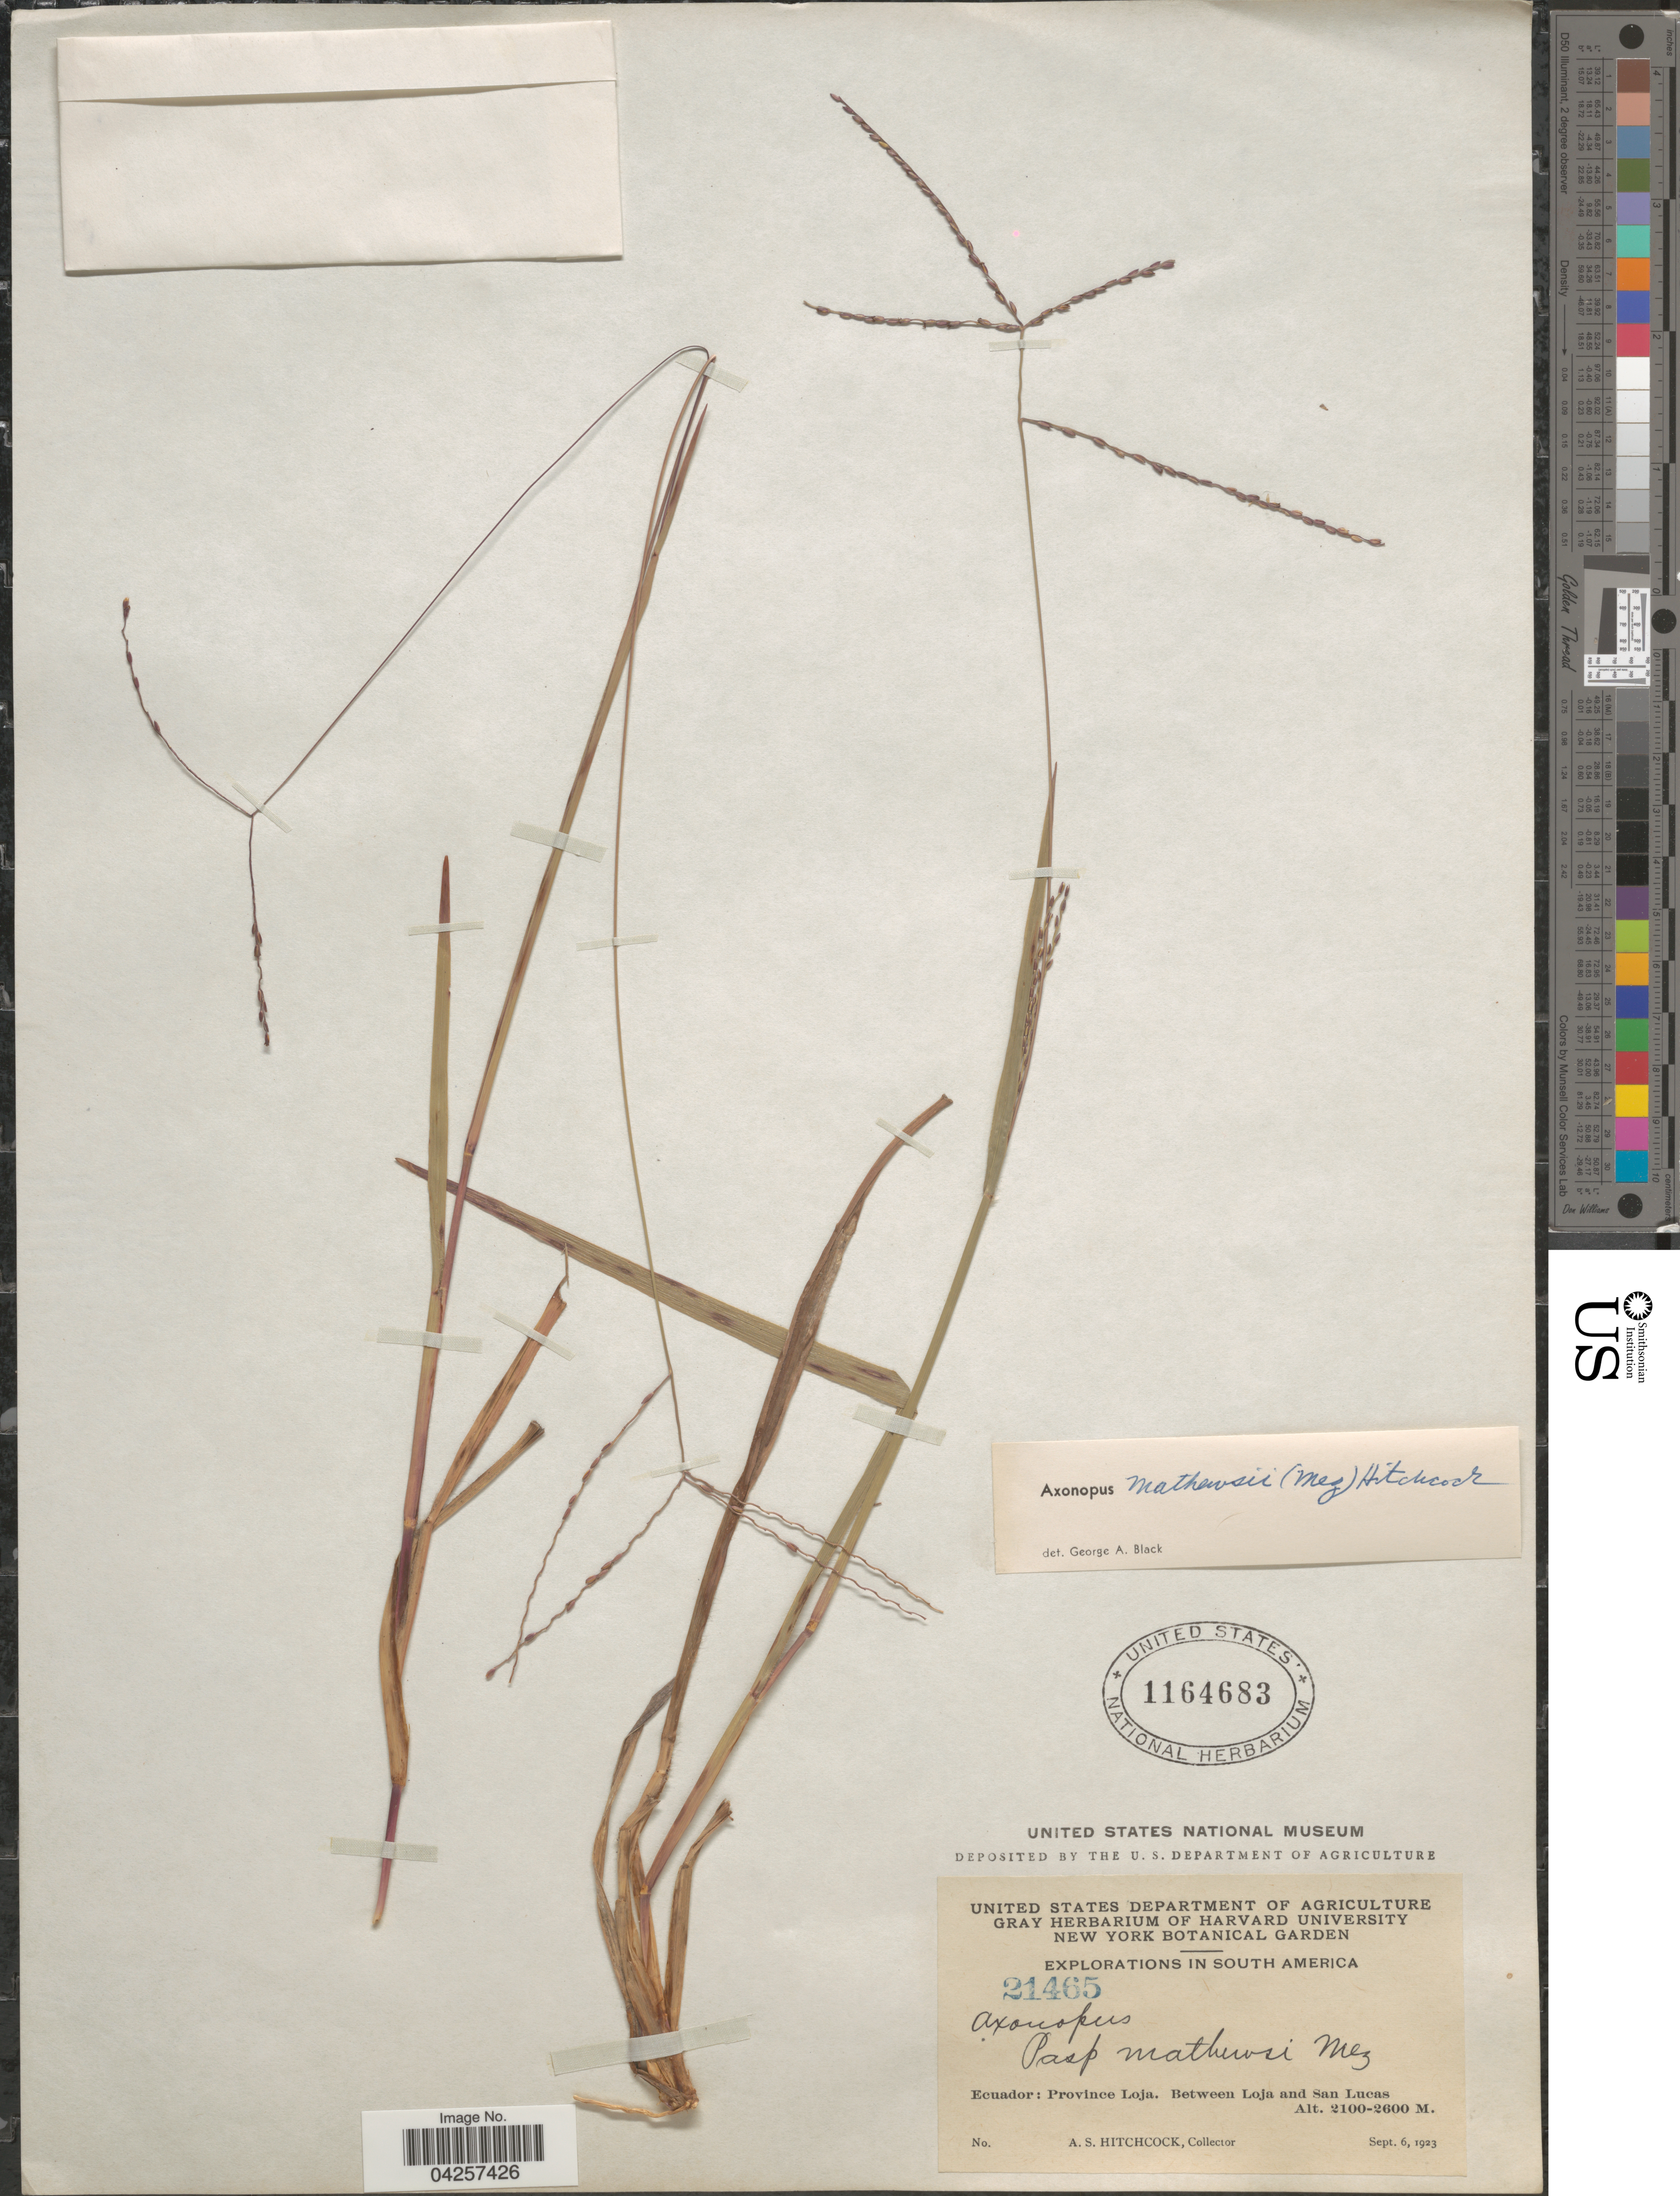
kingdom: Plantae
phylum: Tracheophyta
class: Liliopsida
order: Poales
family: Poaceae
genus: Axonopus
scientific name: Axonopus mathewsii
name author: (Mez) Hitchc.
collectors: A. S. Hitchcock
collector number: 21465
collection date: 1923-09-06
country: Ecuador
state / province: Loja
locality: Explorations in South America. Between Loja and San Lucas.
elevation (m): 2100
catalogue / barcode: US 1164683